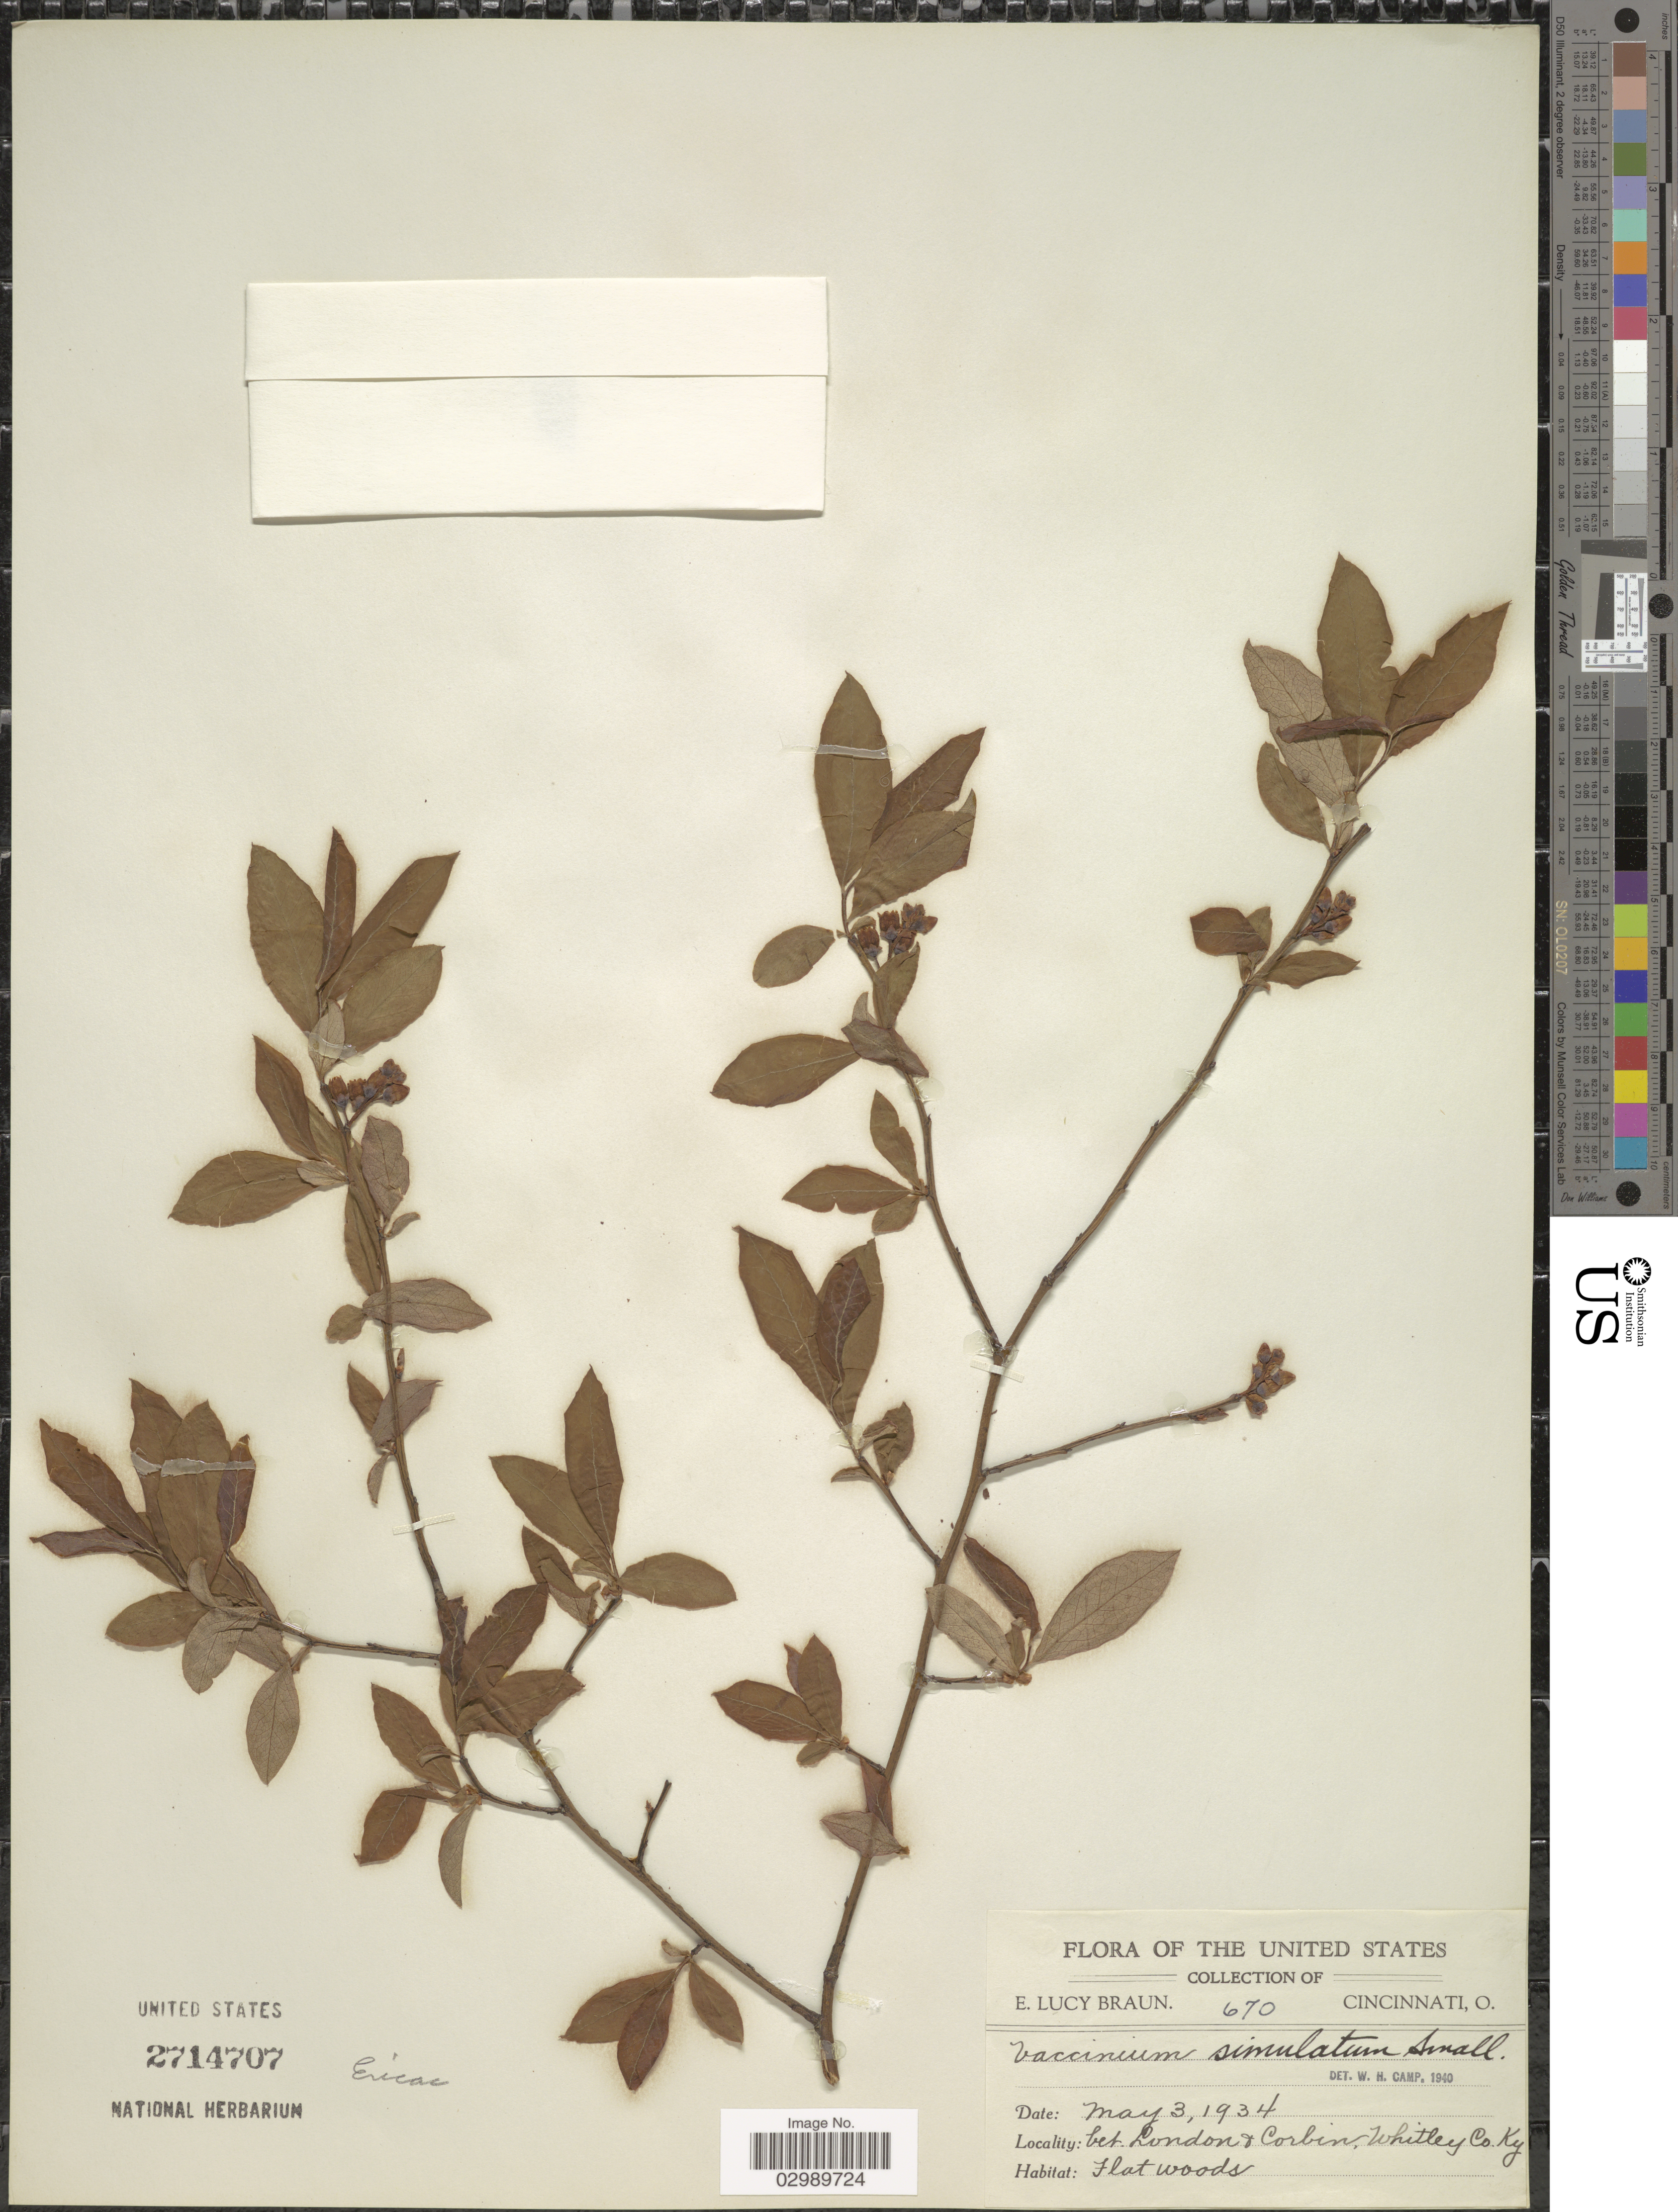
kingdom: Plantae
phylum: Tracheophyta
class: Magnoliopsida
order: Ericales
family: Ericaceae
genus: Vaccinium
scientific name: Vaccinium simulatum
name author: Small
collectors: E. L. Braun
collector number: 670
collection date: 1934-05-03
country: United States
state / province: Kentucky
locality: Bet. London & Corbin. Whitley Co. Ky.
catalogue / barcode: US 2714707